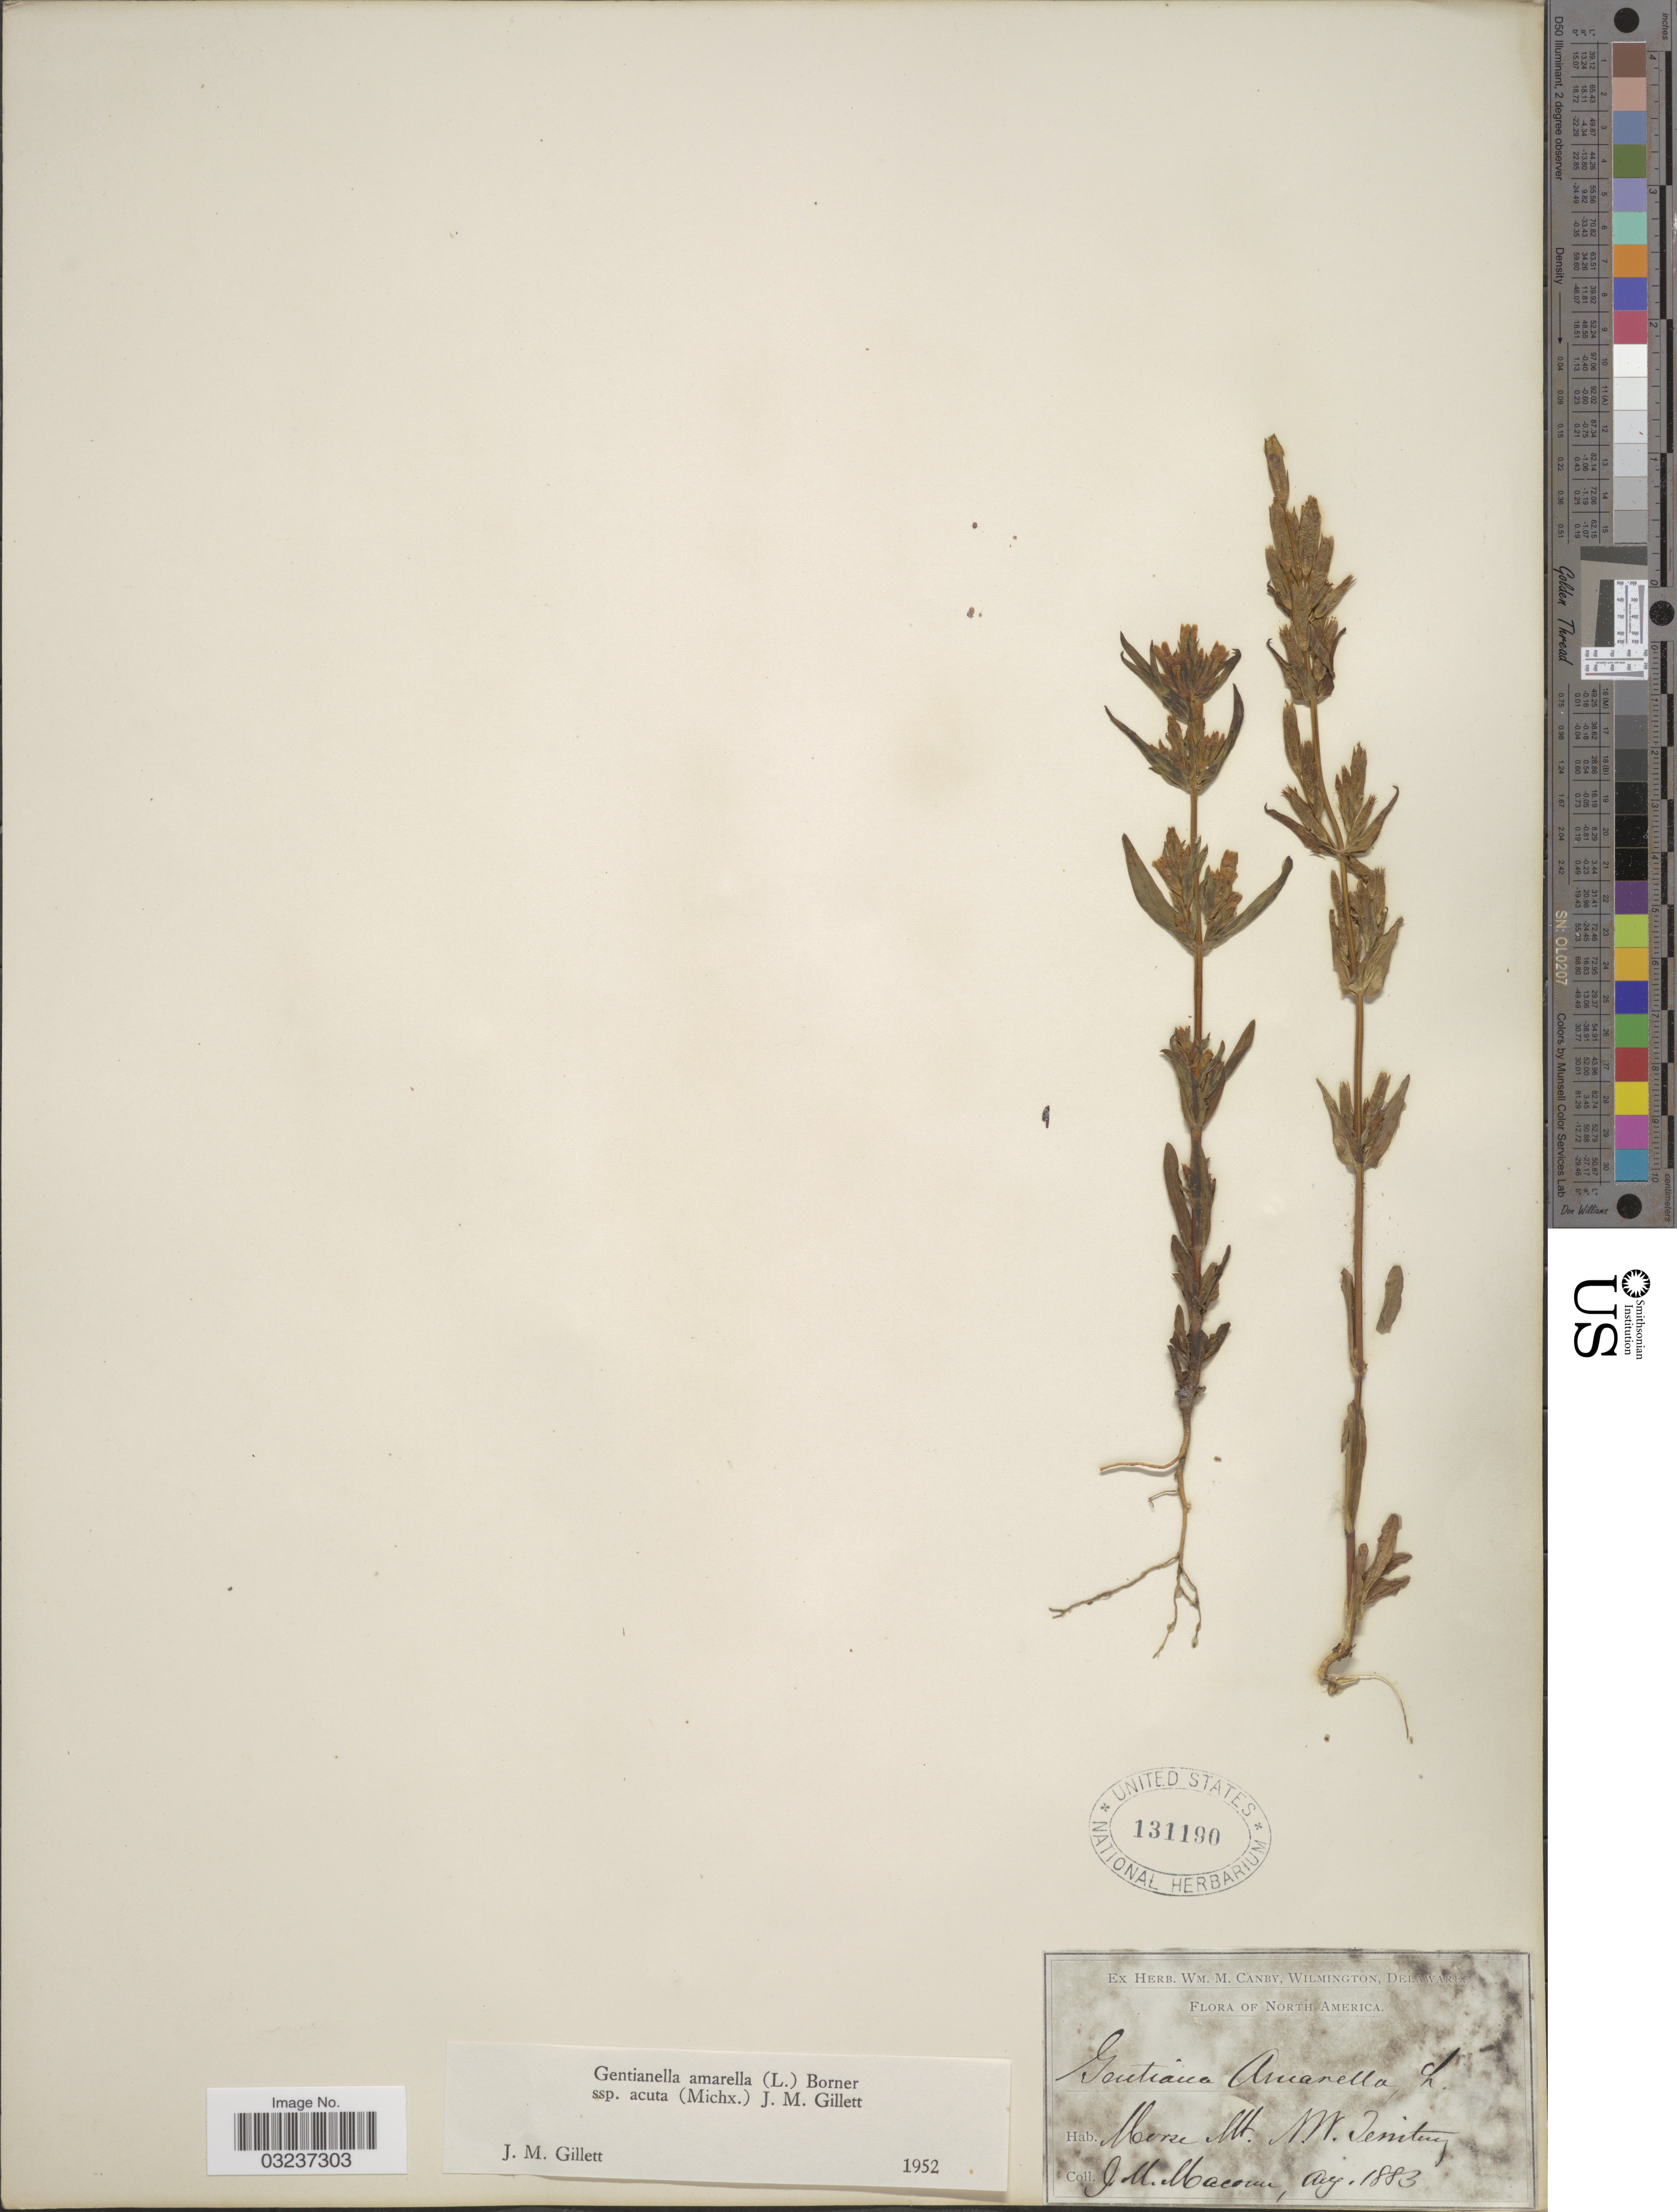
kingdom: Plantae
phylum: Tracheophyta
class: Magnoliopsida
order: Gentianales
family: Gentianaceae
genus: Gentianella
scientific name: Gentianella amarella subsp. acuta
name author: (Michx.) J.M. Gillett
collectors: J. M. Macoun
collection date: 1883-08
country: Canada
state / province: Northwest Territories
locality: Moose Mt. N. W. Territory.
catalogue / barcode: US 131190